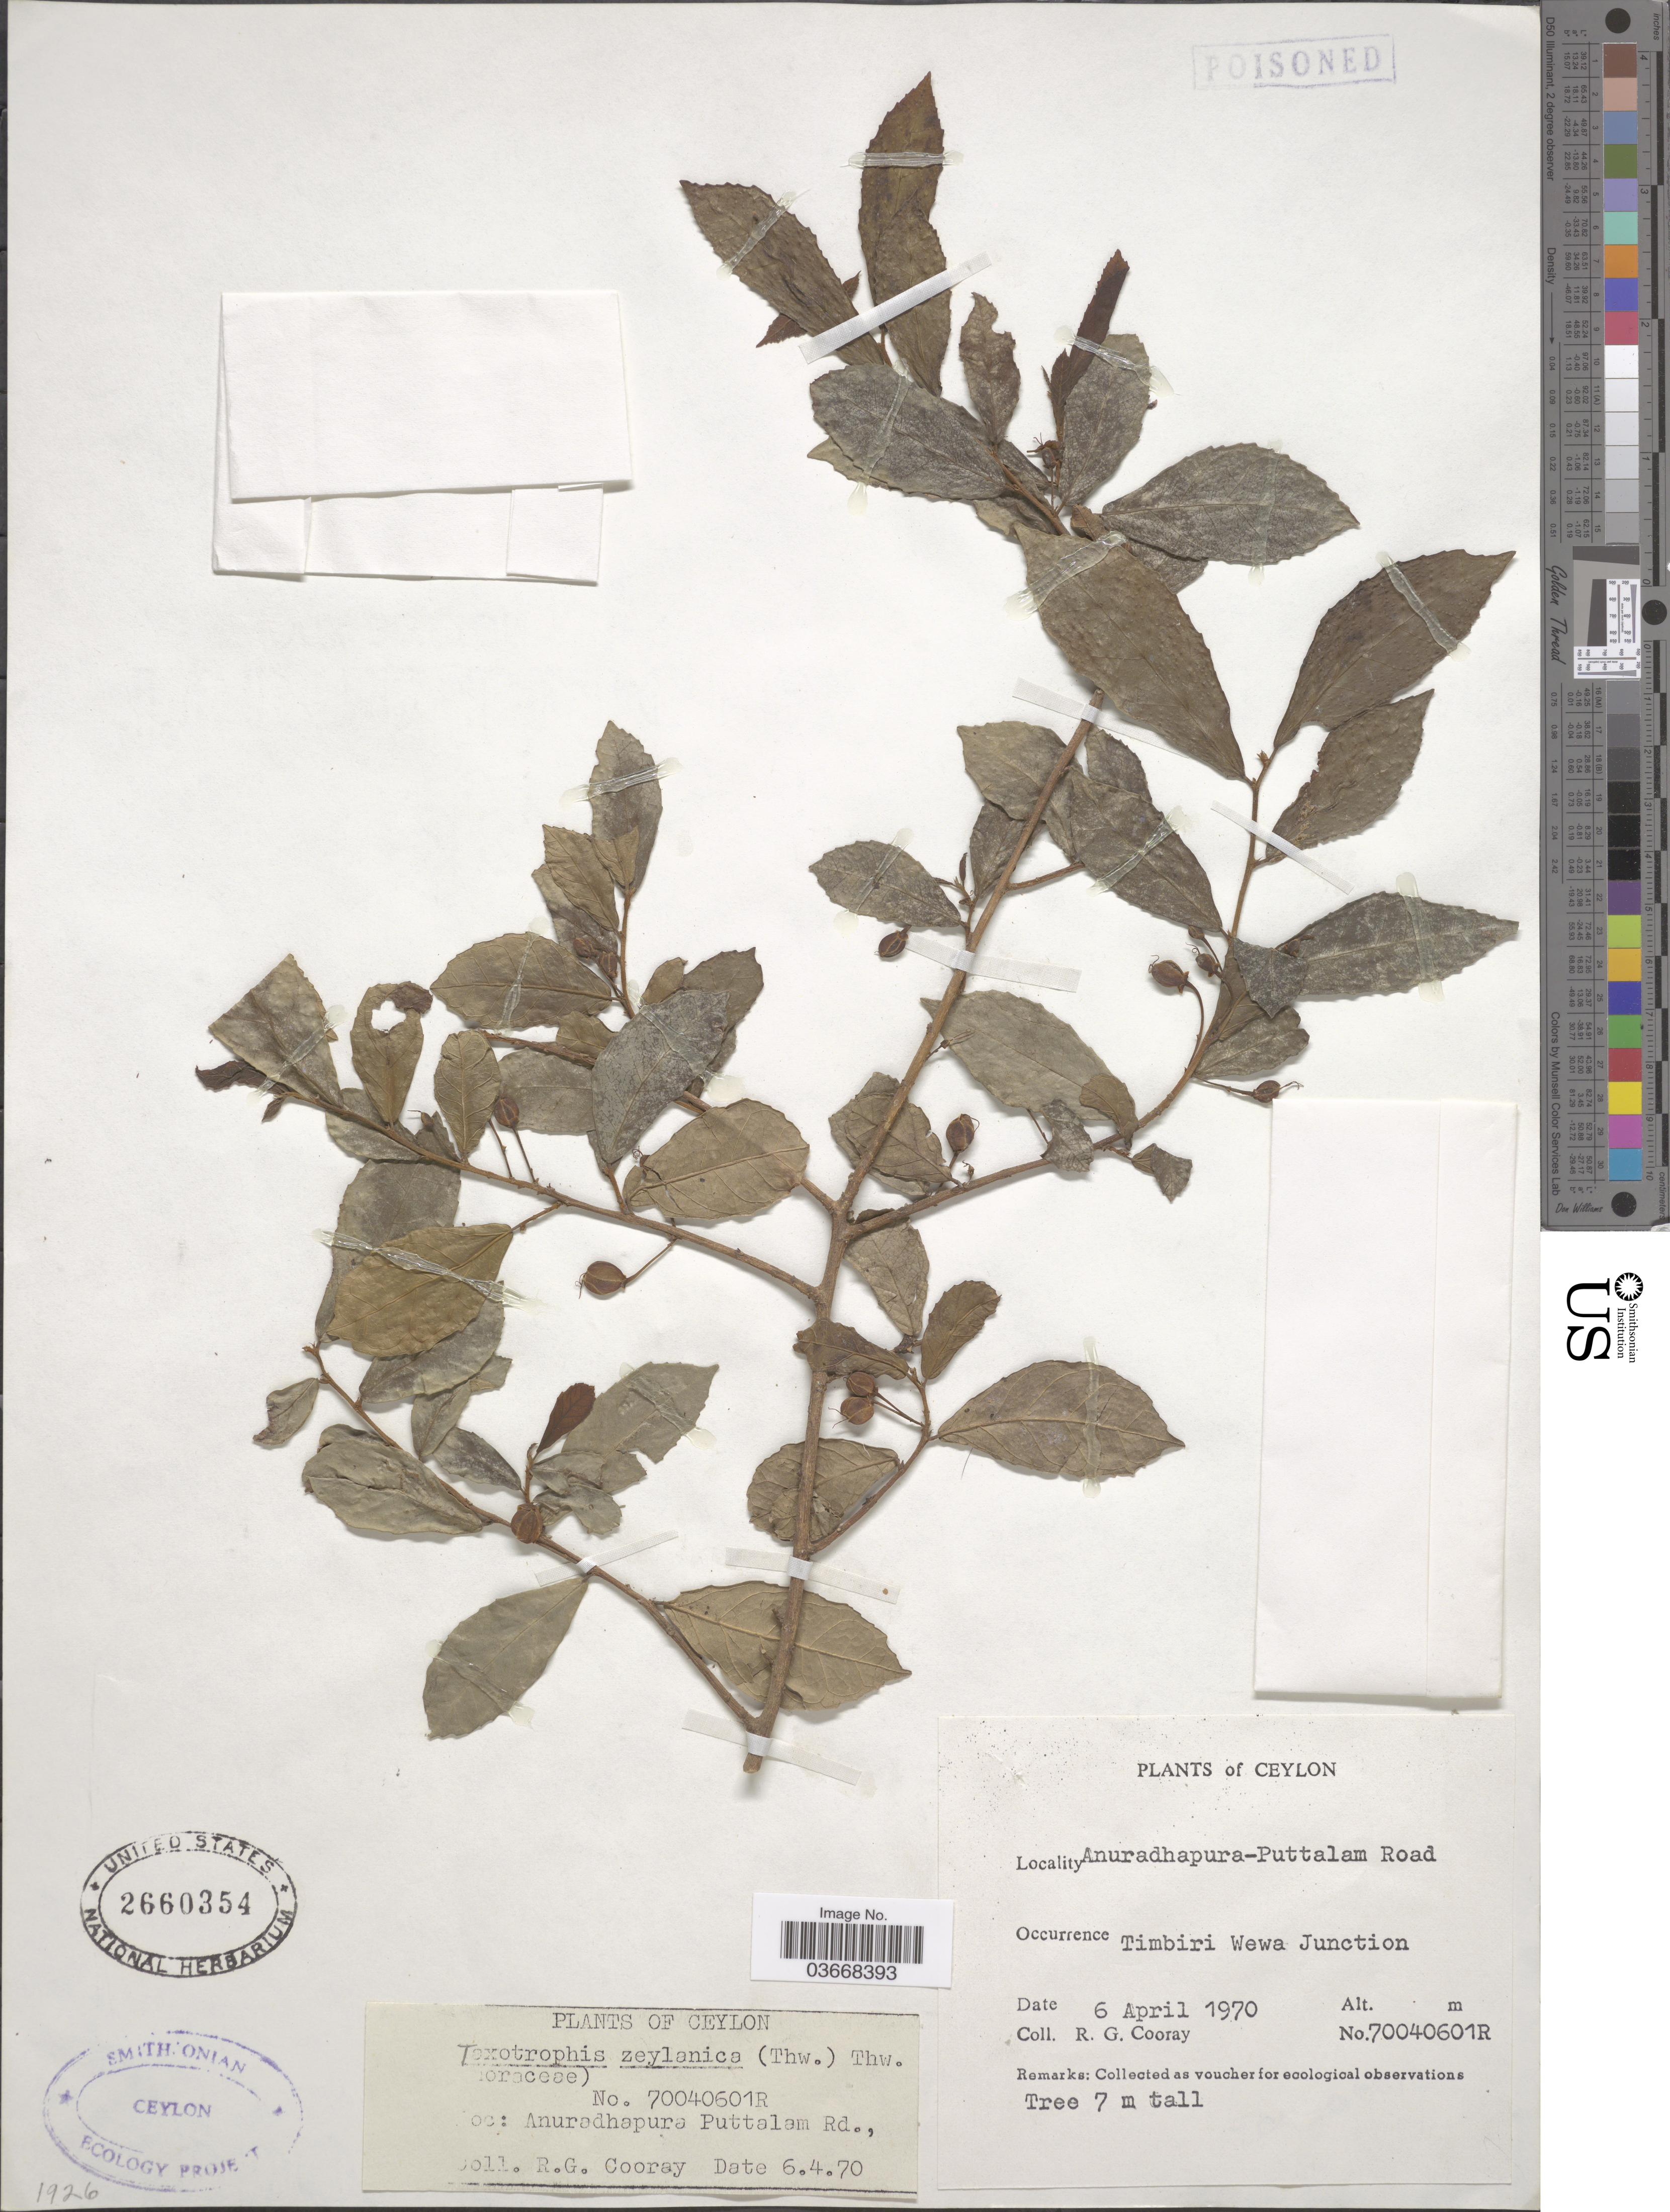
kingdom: Plantae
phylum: Tracheophyta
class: Magnoliopsida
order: Rosales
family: Moraceae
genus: Taxotrophis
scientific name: Taxotrophis zeylanica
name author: (Thwaites) Thwaites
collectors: R. Cooray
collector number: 70040601R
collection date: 1970-04-06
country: Sri Lanka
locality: Ceylon. Anuradhapura-Puttalam Road. Timbiri Wewa Junction.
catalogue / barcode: US 2660354